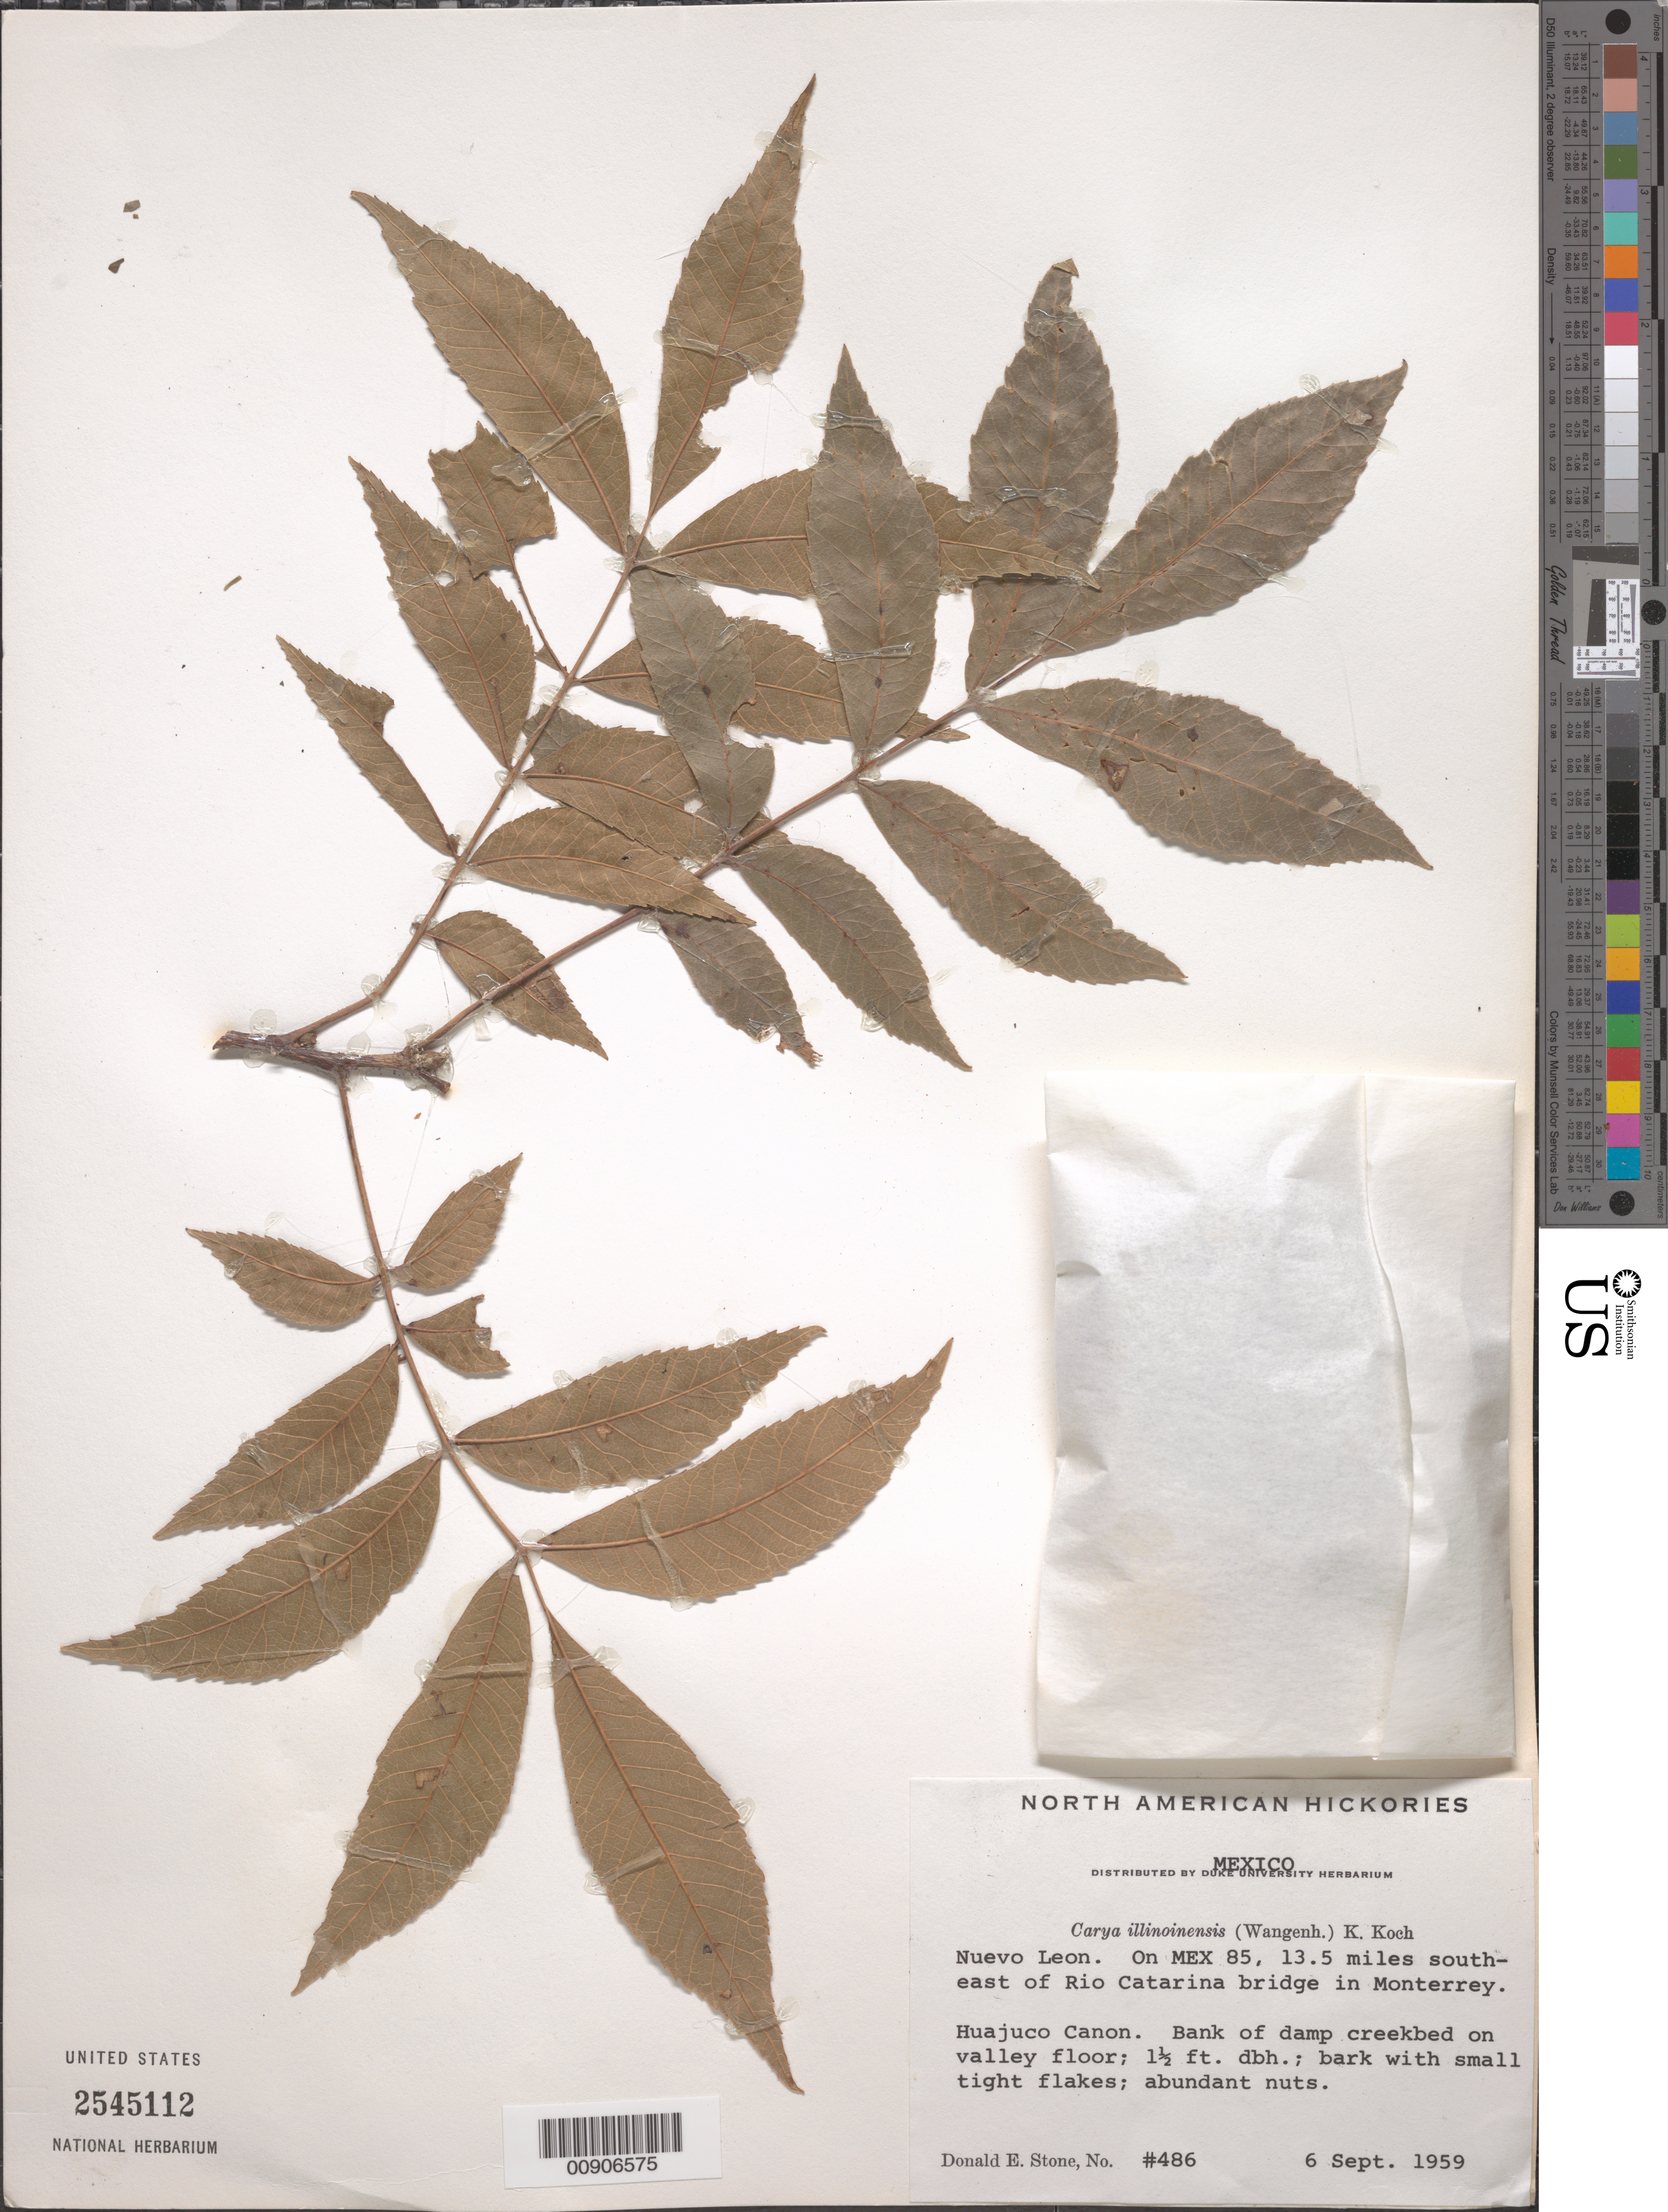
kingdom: Plantae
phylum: Tracheophyta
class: Magnoliopsida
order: Fagales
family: Juglandaceae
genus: Carya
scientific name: Carya illinoinensis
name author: (Wangenh.) K. Koch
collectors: D. E. Stone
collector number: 486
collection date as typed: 06 Sep 1959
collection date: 1959-09-06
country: Mexico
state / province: Nuevo León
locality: Nuevo León: On MEX 85, 13.5 miles southeast of Río Catarina bridge in Monterrey. Huajuco Canon.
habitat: Bank of damp creekbed on valley floor.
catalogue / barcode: US 2545112